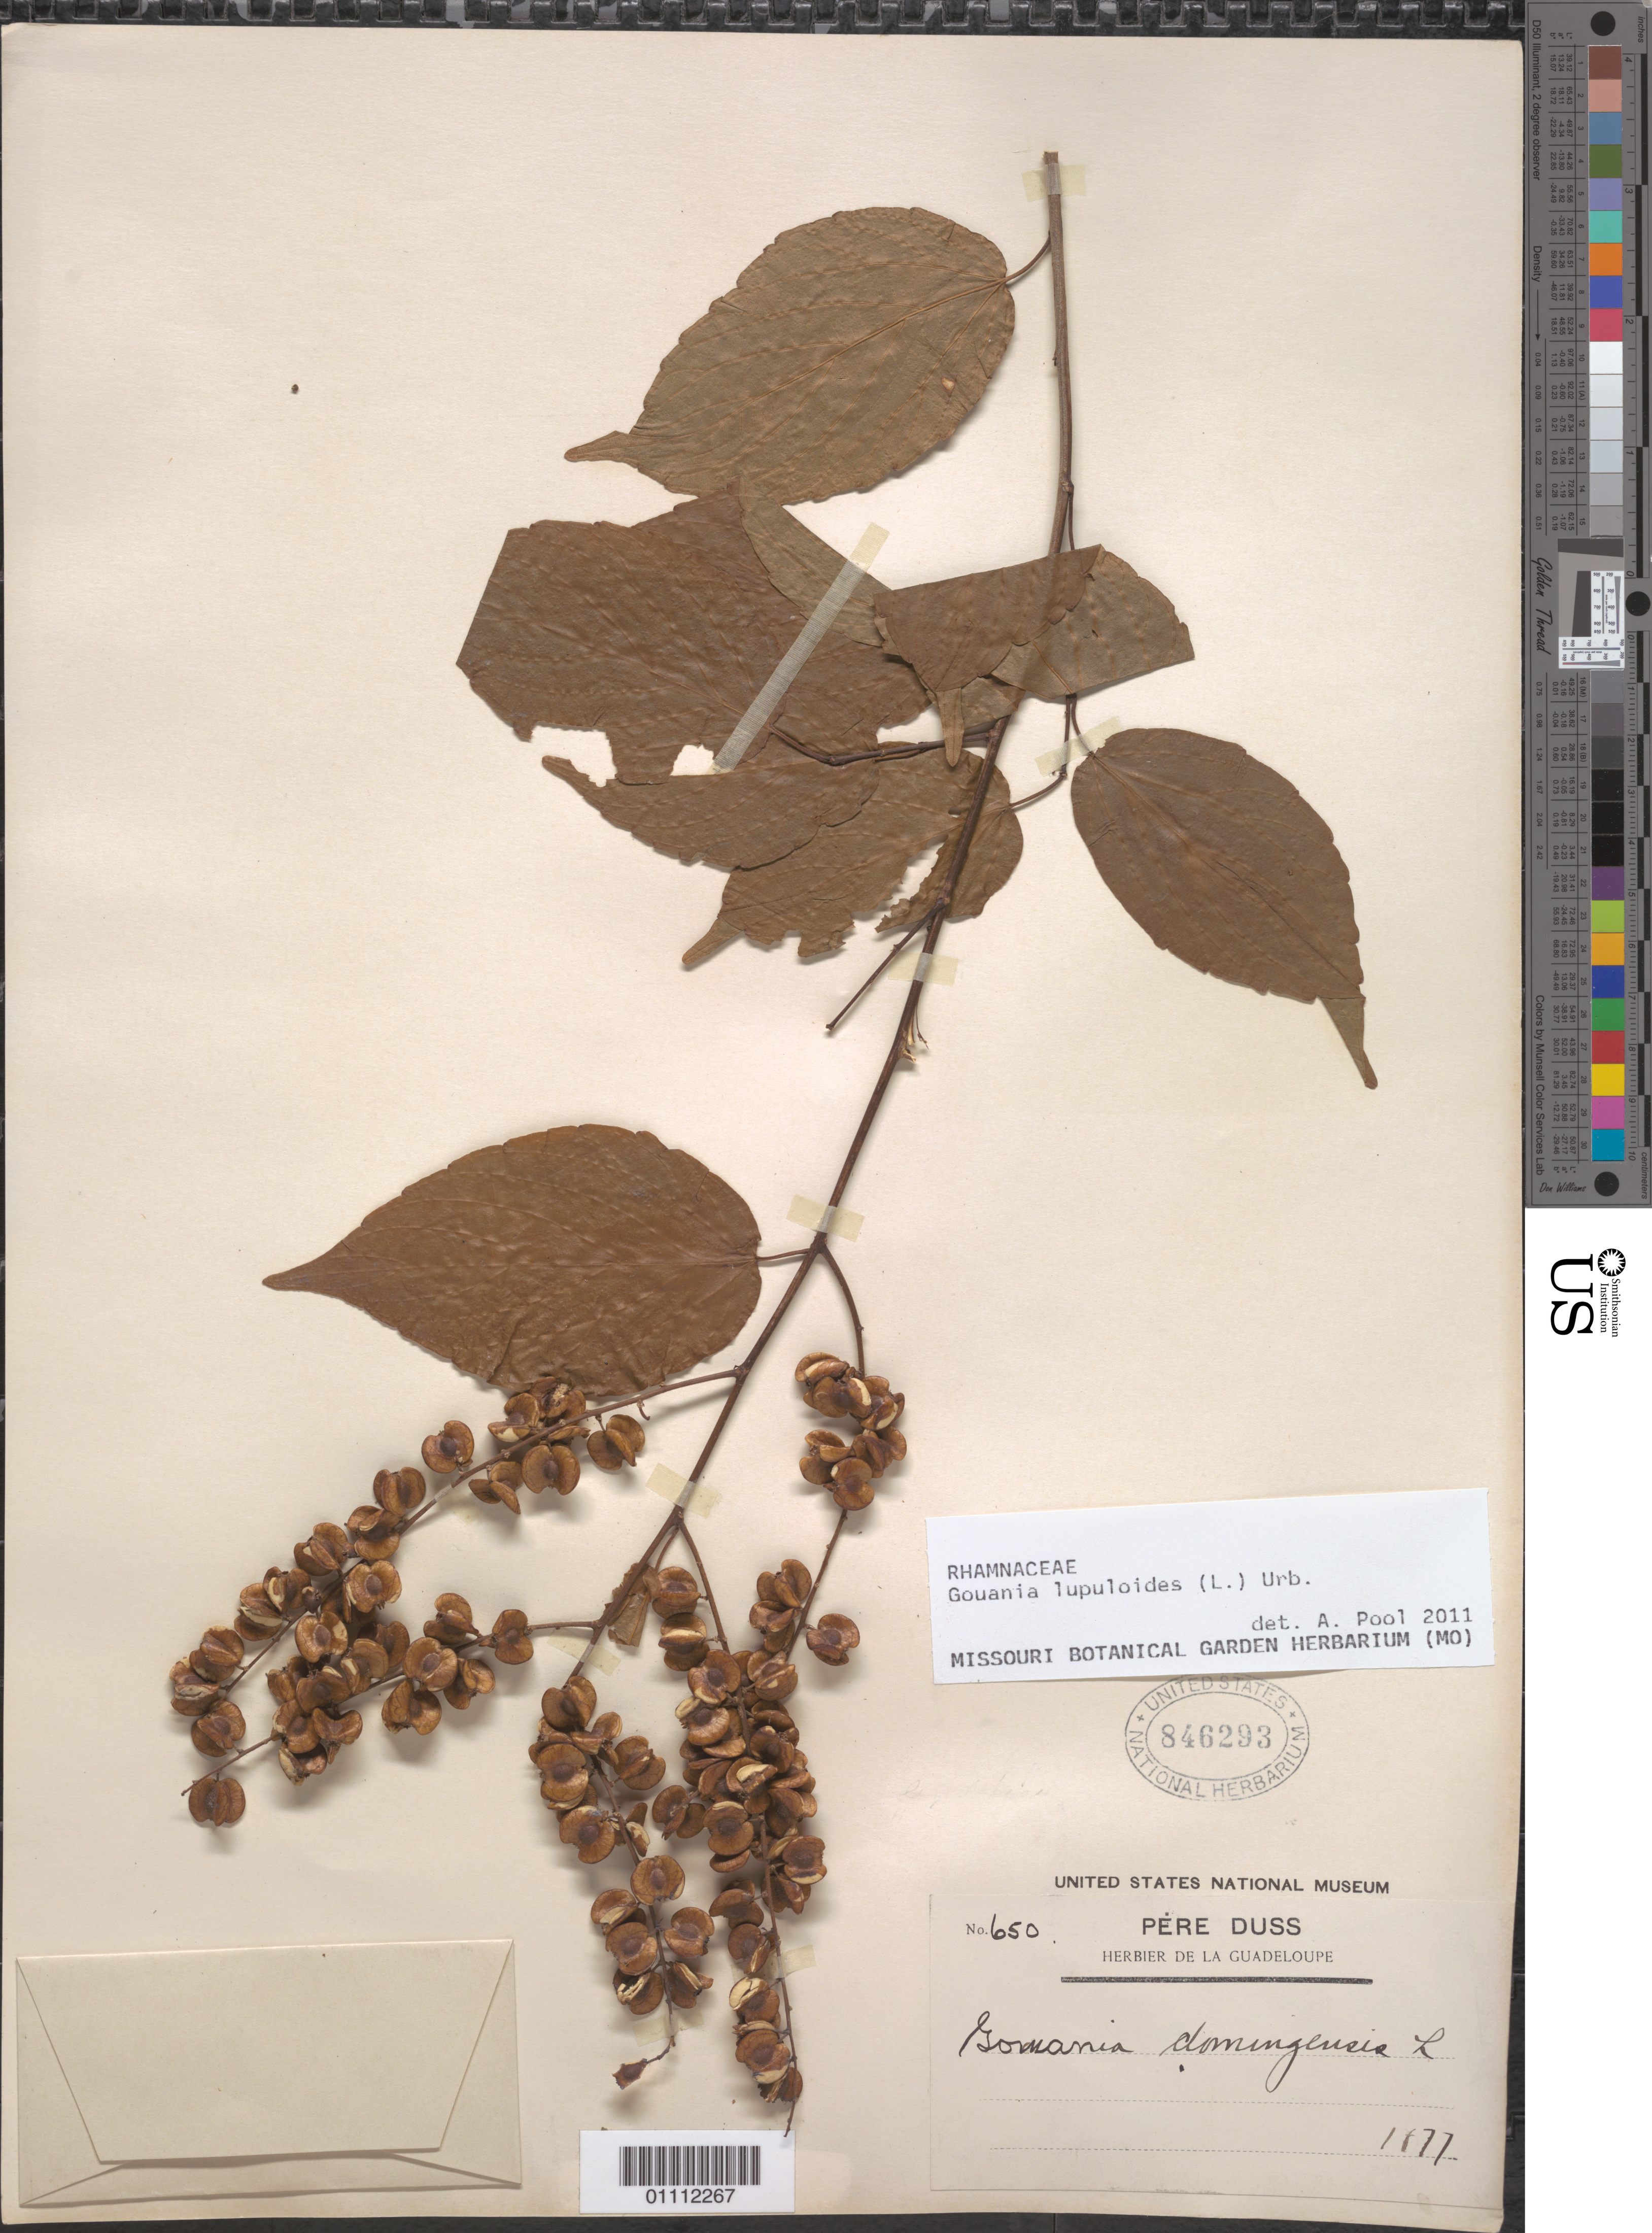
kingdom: Plantae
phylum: Tracheophyta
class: Magnoliopsida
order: Rosales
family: Rhamnaceae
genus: Gouania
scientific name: Gouania lupuloides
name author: (L.) Urb.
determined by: Pool, A., (MO), Missouri Botanical Garden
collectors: Père Duss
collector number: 650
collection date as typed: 1877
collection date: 1877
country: Guadeloupe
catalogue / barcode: US 846293